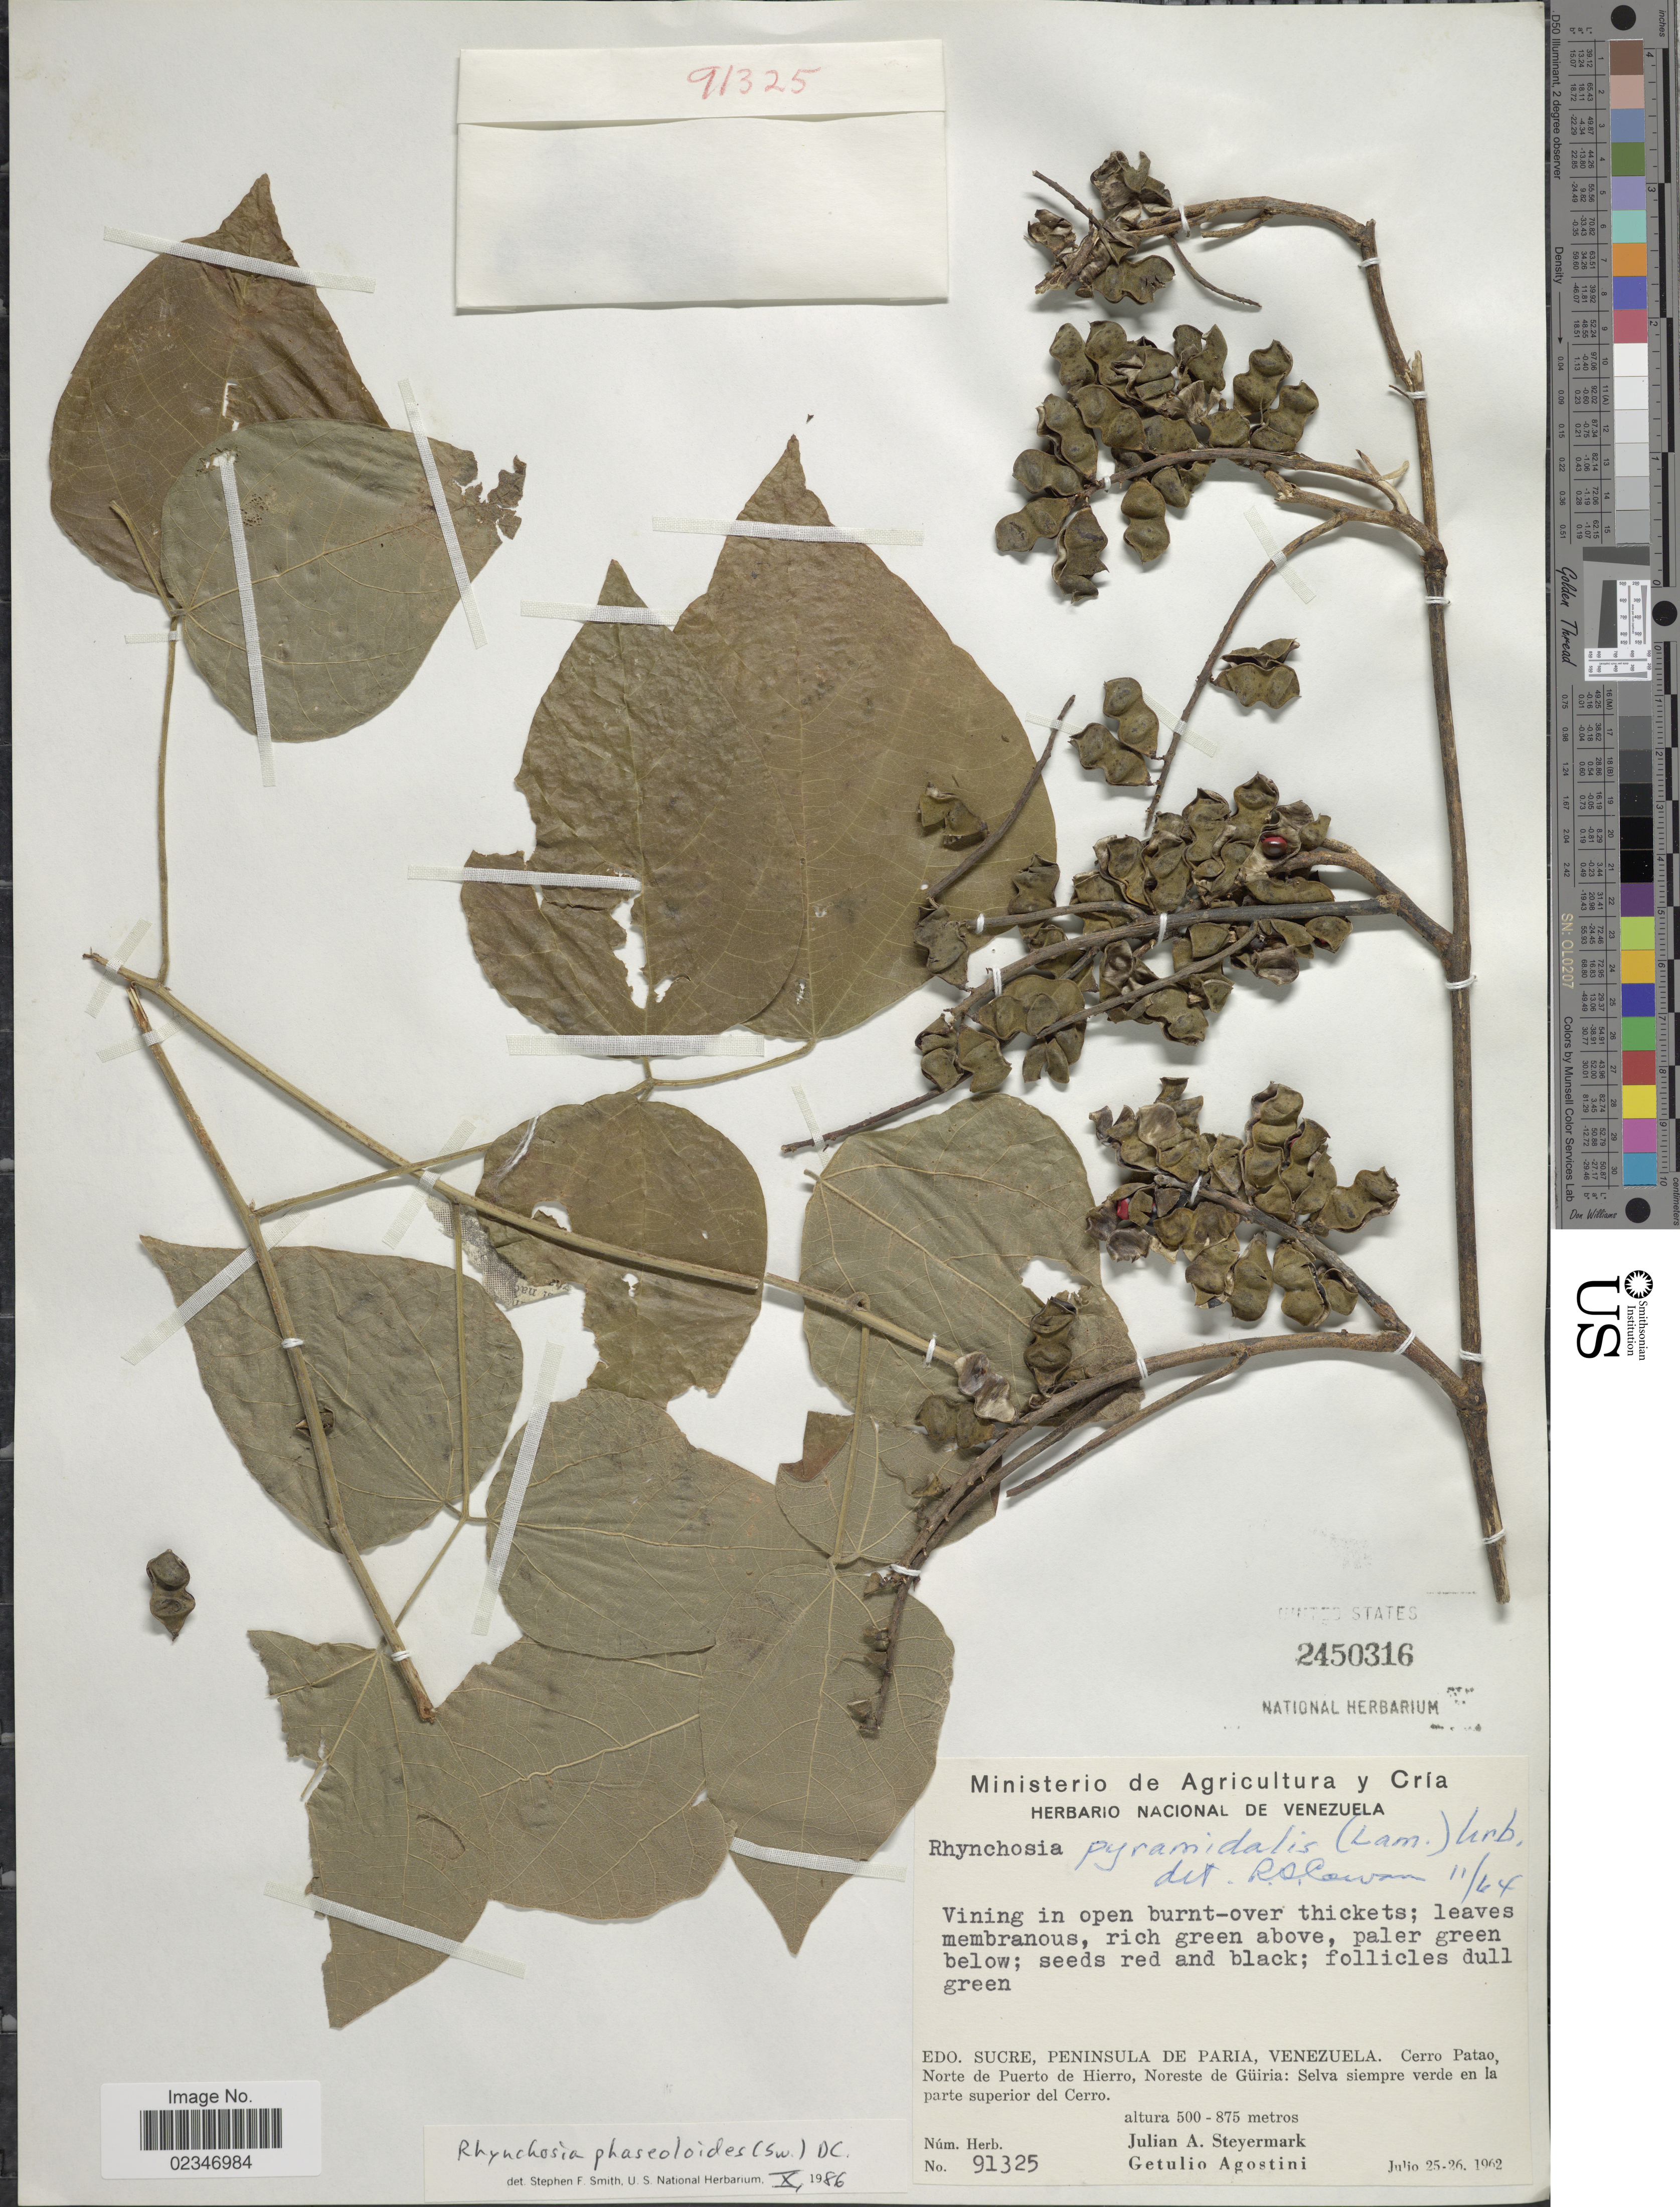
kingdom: Plantae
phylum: Tracheophyta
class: Magnoliopsida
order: Fabales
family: Fabaceae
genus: Rhynchosia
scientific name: Rhynchosia phaseoloides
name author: (Sw.) DC.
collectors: J. Steyermark & G. Agostini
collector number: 91325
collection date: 1962-07-25/1962-07-26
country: Venezuela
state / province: Sucre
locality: Peninsula de Paria, Cerro Patao, Norte de Puerto de Hierro, Noreste de Guiria, selva siempre verde en la parte superior de Cerro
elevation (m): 500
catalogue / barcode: US 2450316